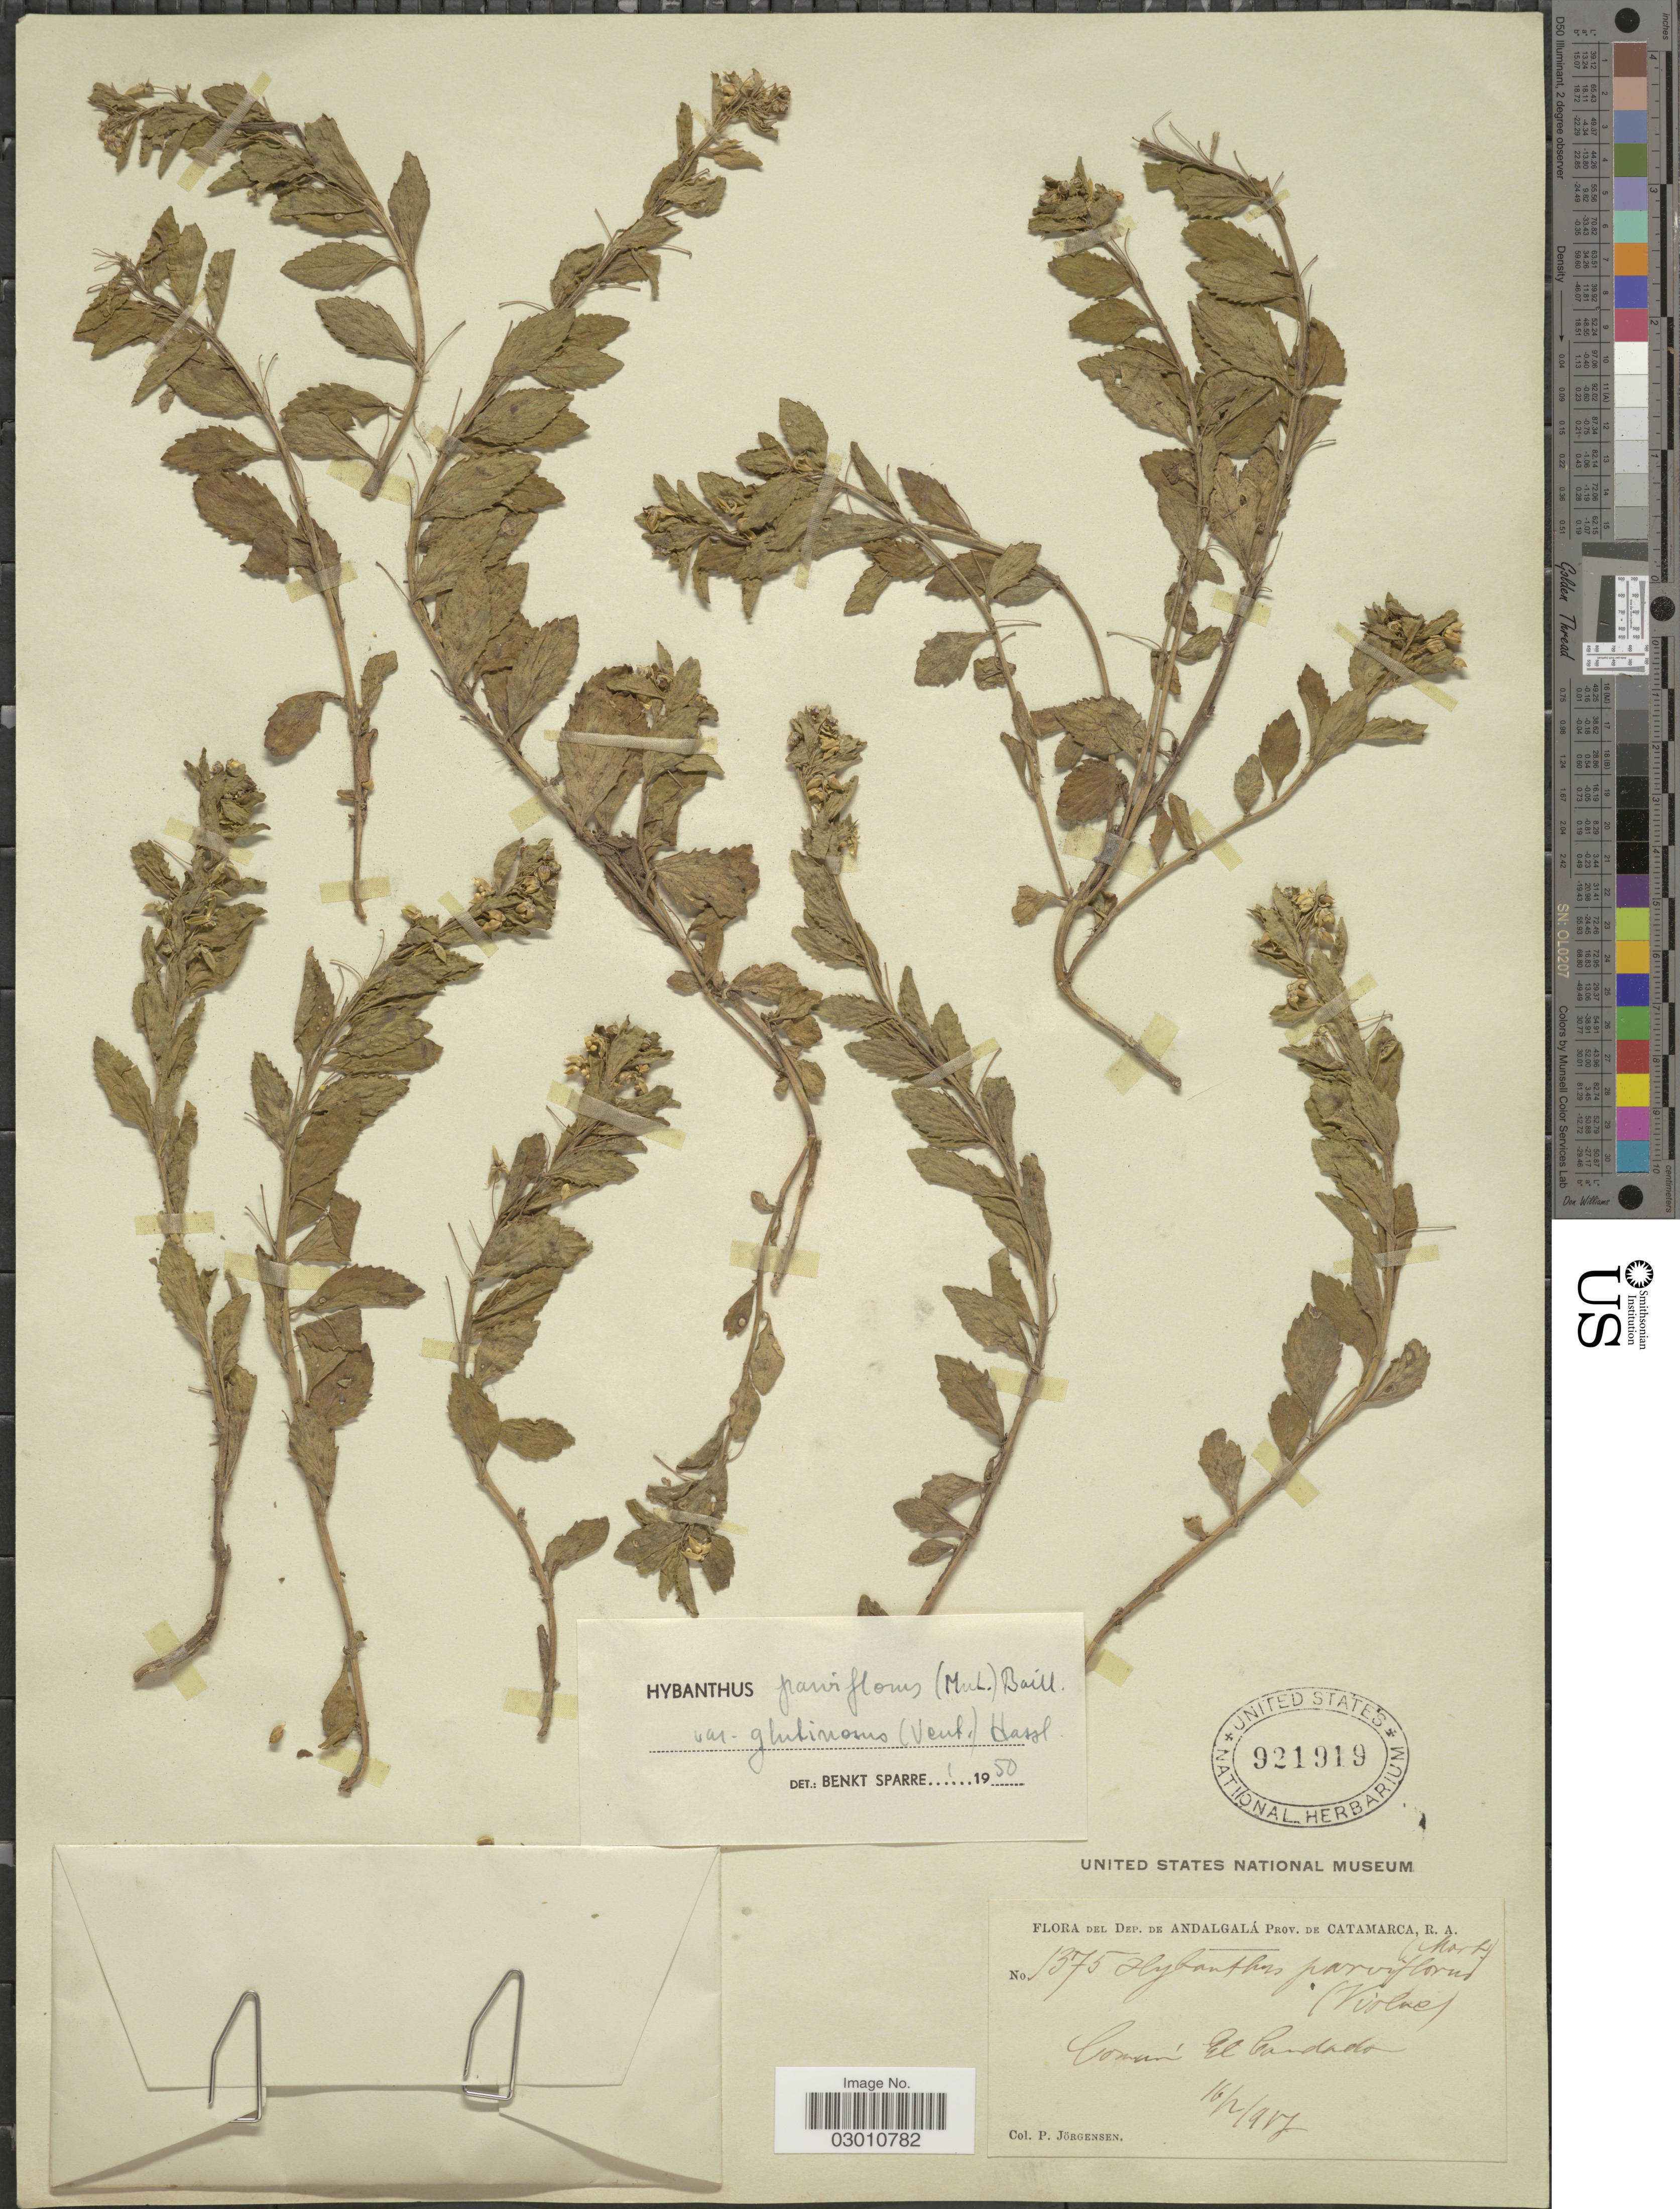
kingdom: Plantae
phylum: Tracheophyta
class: Magnoliopsida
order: Malpighiales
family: Violaceae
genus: Pombalia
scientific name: Pombalia parviflora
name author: (L. f.) Paula-Souza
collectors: P. Jörgensen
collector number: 1375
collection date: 1957-02-16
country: Argentina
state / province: Catamarca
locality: Dep. de Andalgal. El Candado.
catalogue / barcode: US 921919